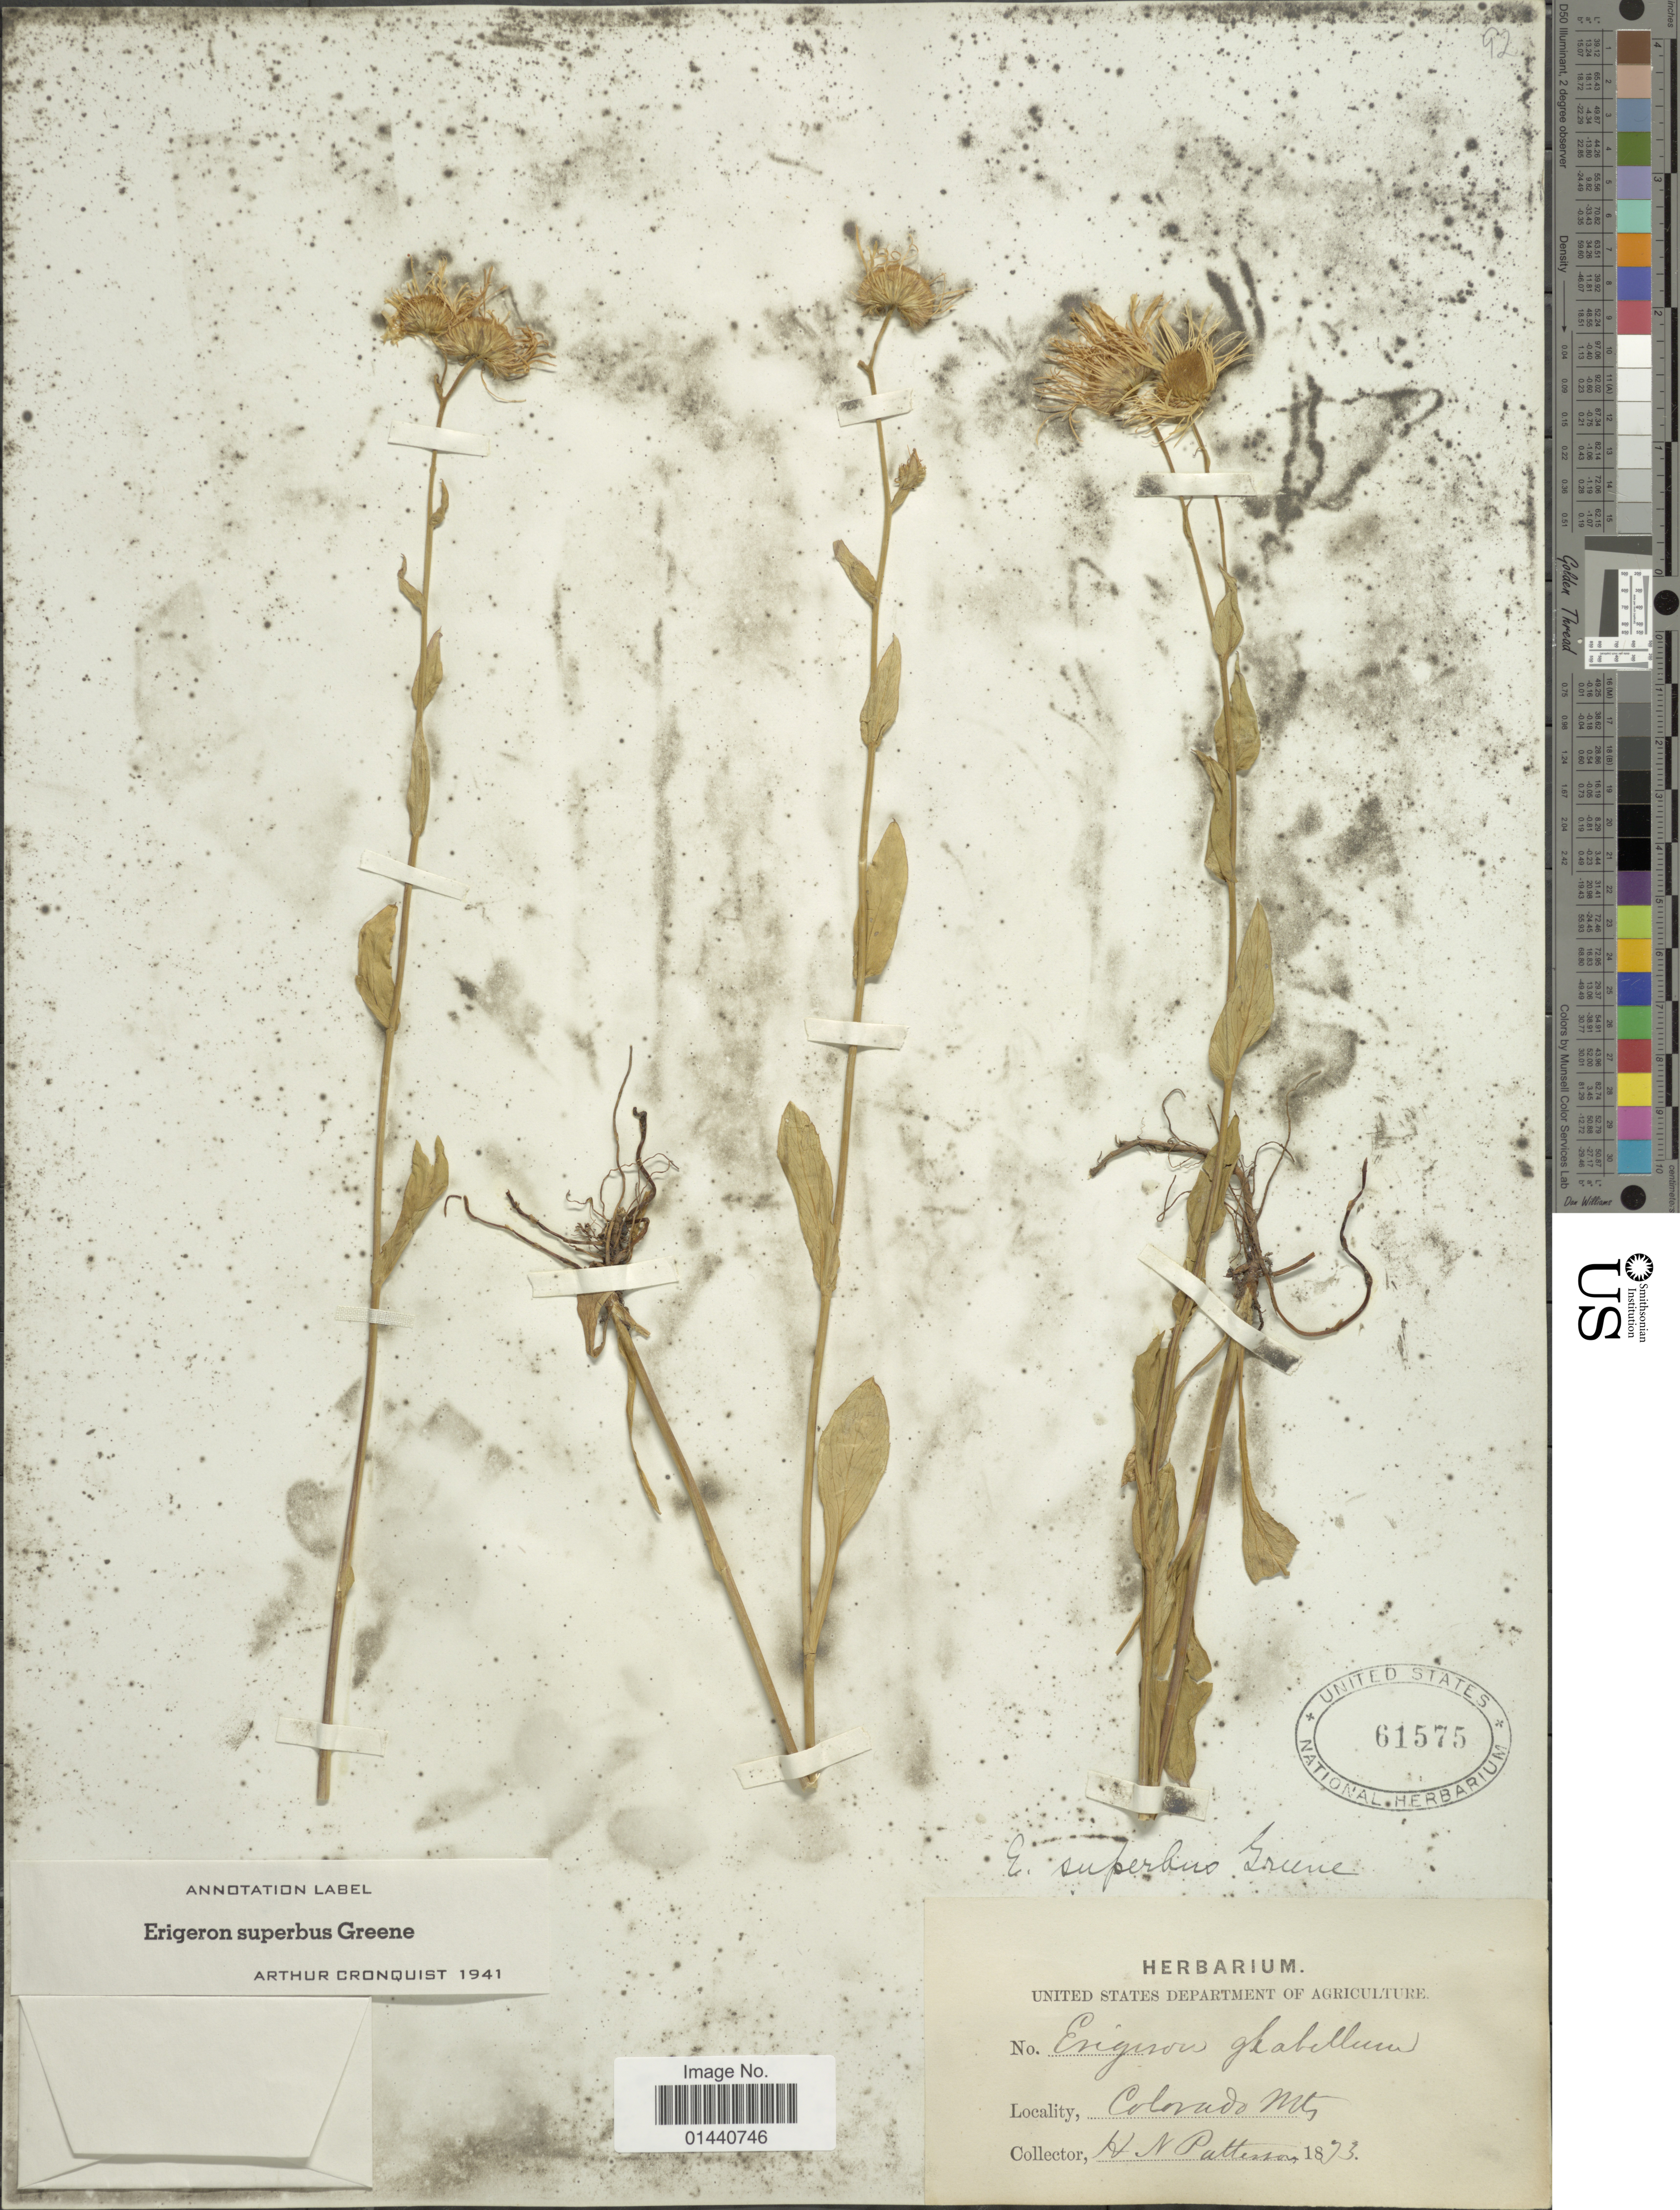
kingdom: Plantae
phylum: Tracheophyta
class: Magnoliopsida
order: Asterales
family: Asteraceae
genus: Erigeron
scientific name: Erigeron superbus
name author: Greene ex Rydb.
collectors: H. N. Patterson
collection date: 1873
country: United States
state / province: Colorado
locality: Colorado Mts.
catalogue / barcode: US 61575